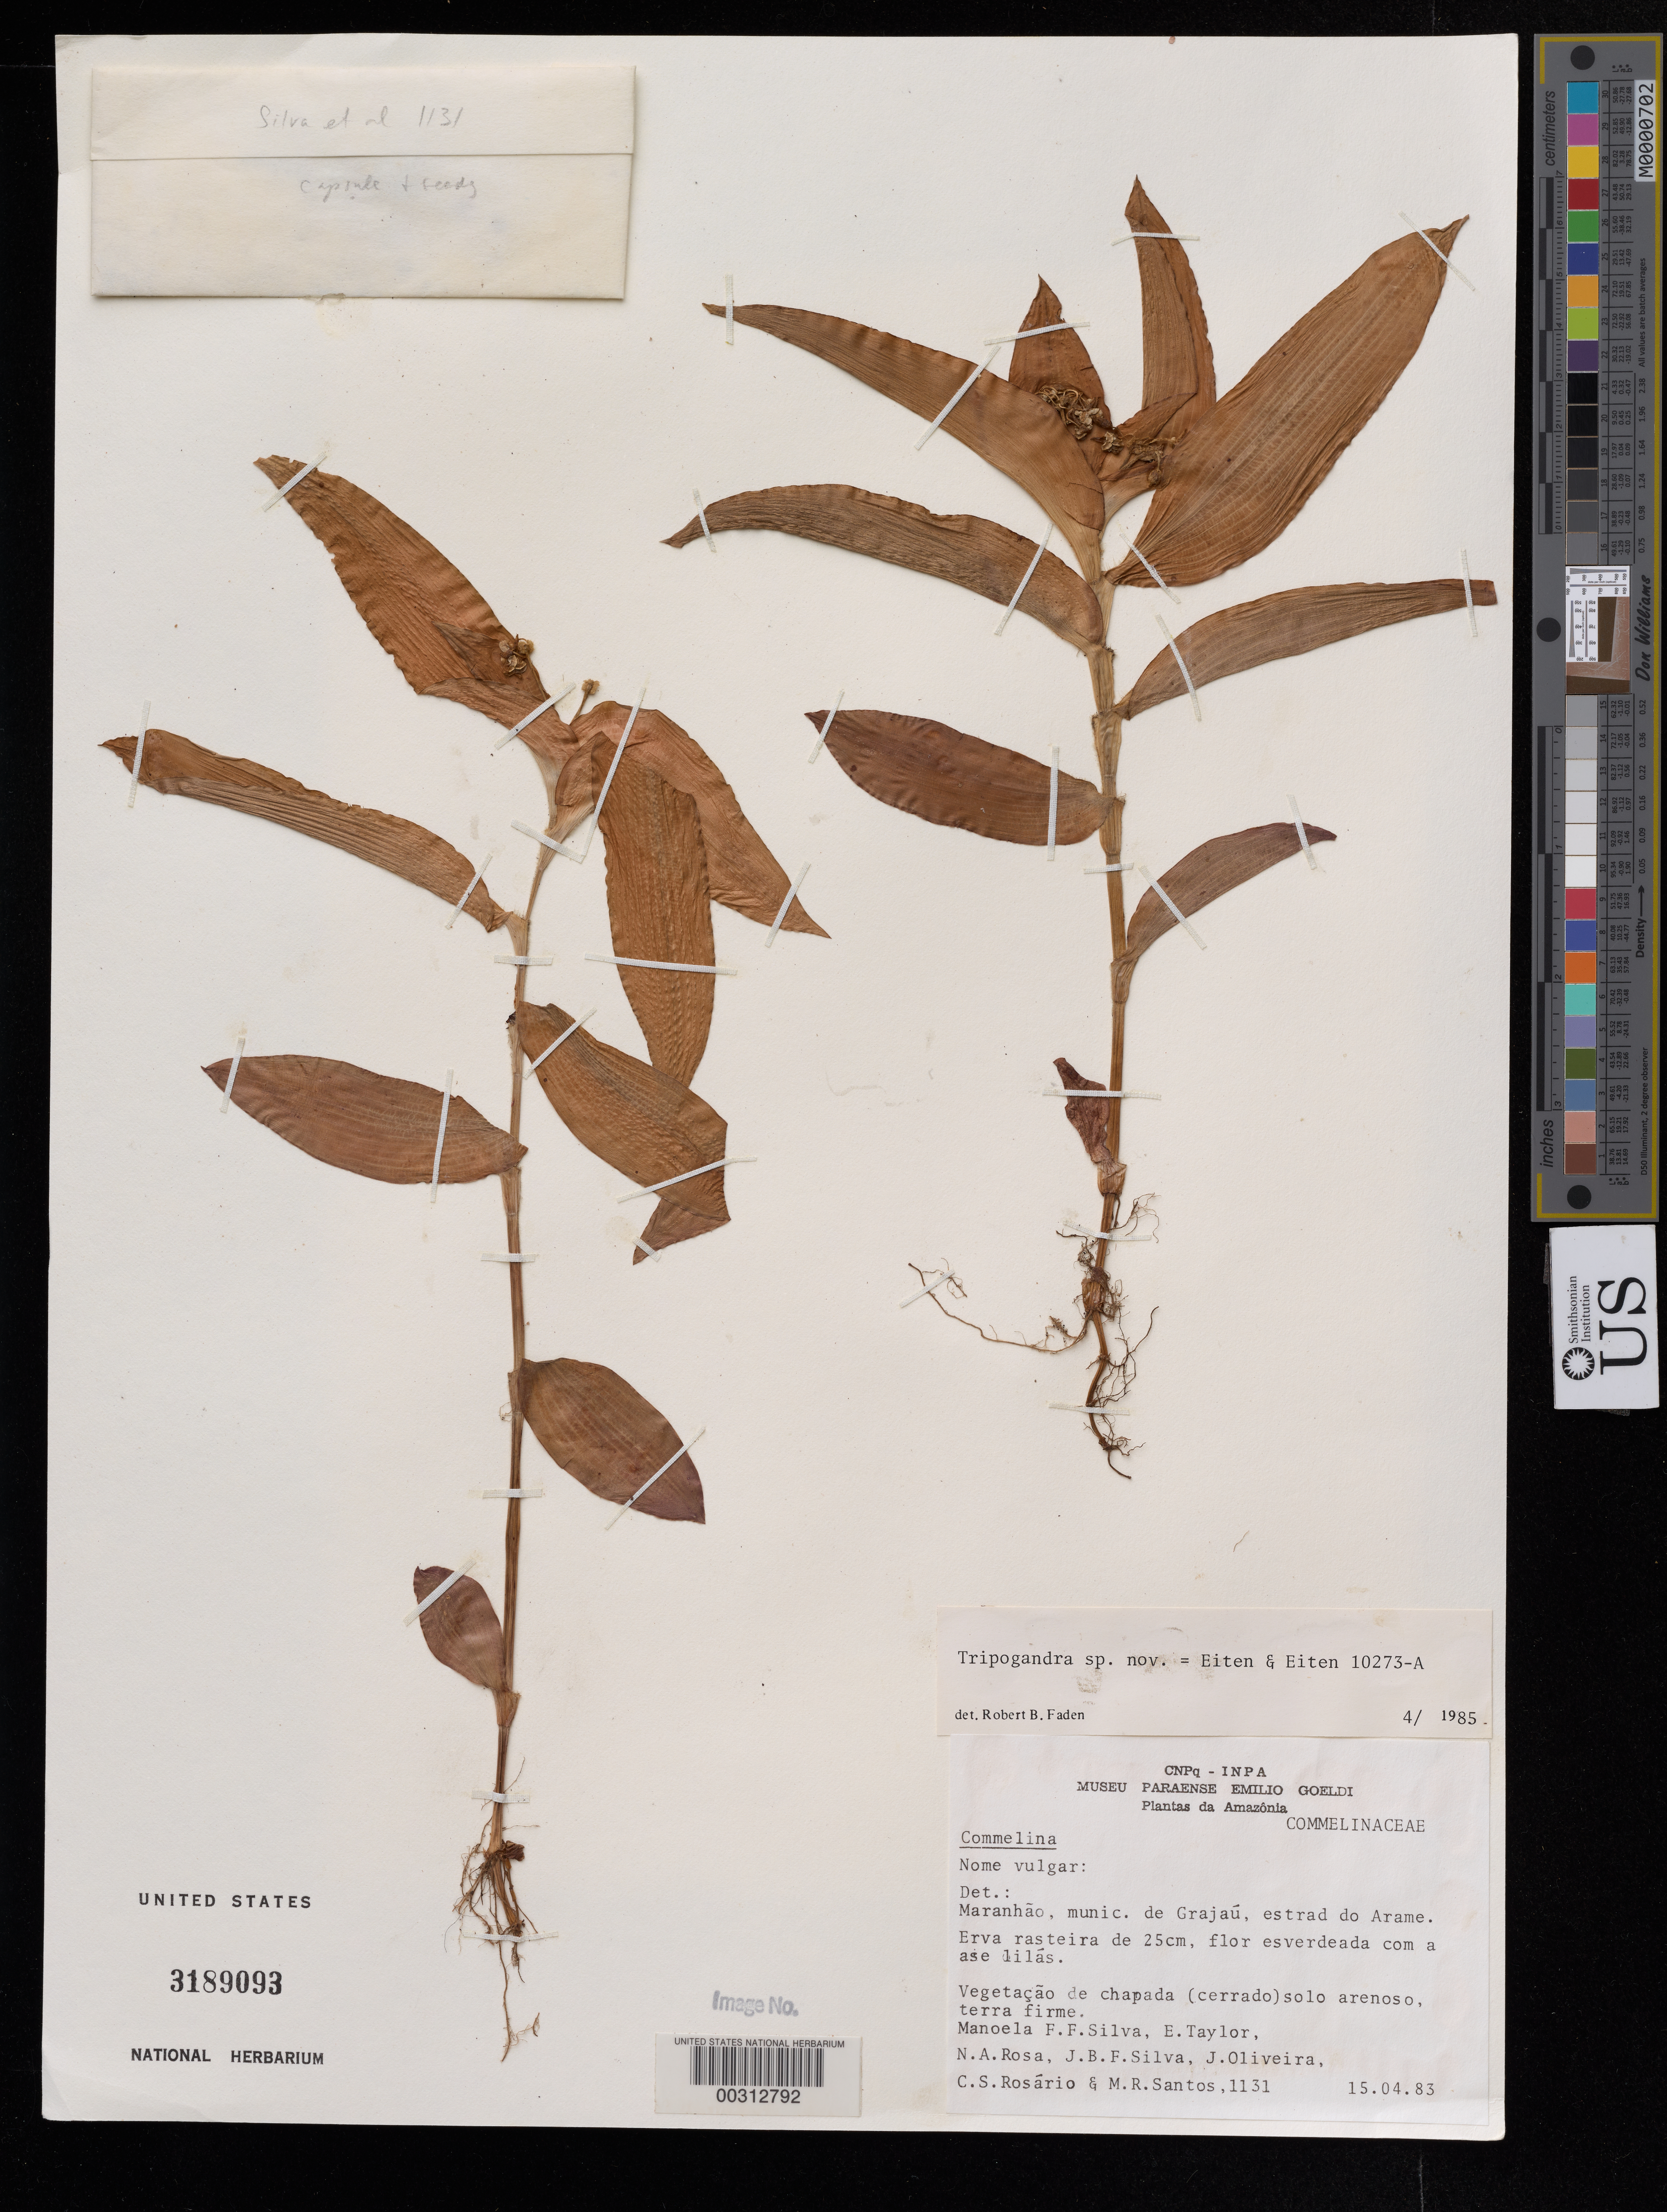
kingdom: Plantae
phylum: Tracheophyta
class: Liliopsida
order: Commelinales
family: Commelinaceae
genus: Tripogandra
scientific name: Tripogandra sp.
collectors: M. Silva, E. L. Taylor, N. A. Rosa, J. B. Silva, C. S. Rosário & M. R. Santos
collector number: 1131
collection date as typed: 15 Apr 1983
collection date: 1983-04-15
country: Brazil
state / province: Maranhão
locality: Between grajau and arame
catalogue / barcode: US 3189093